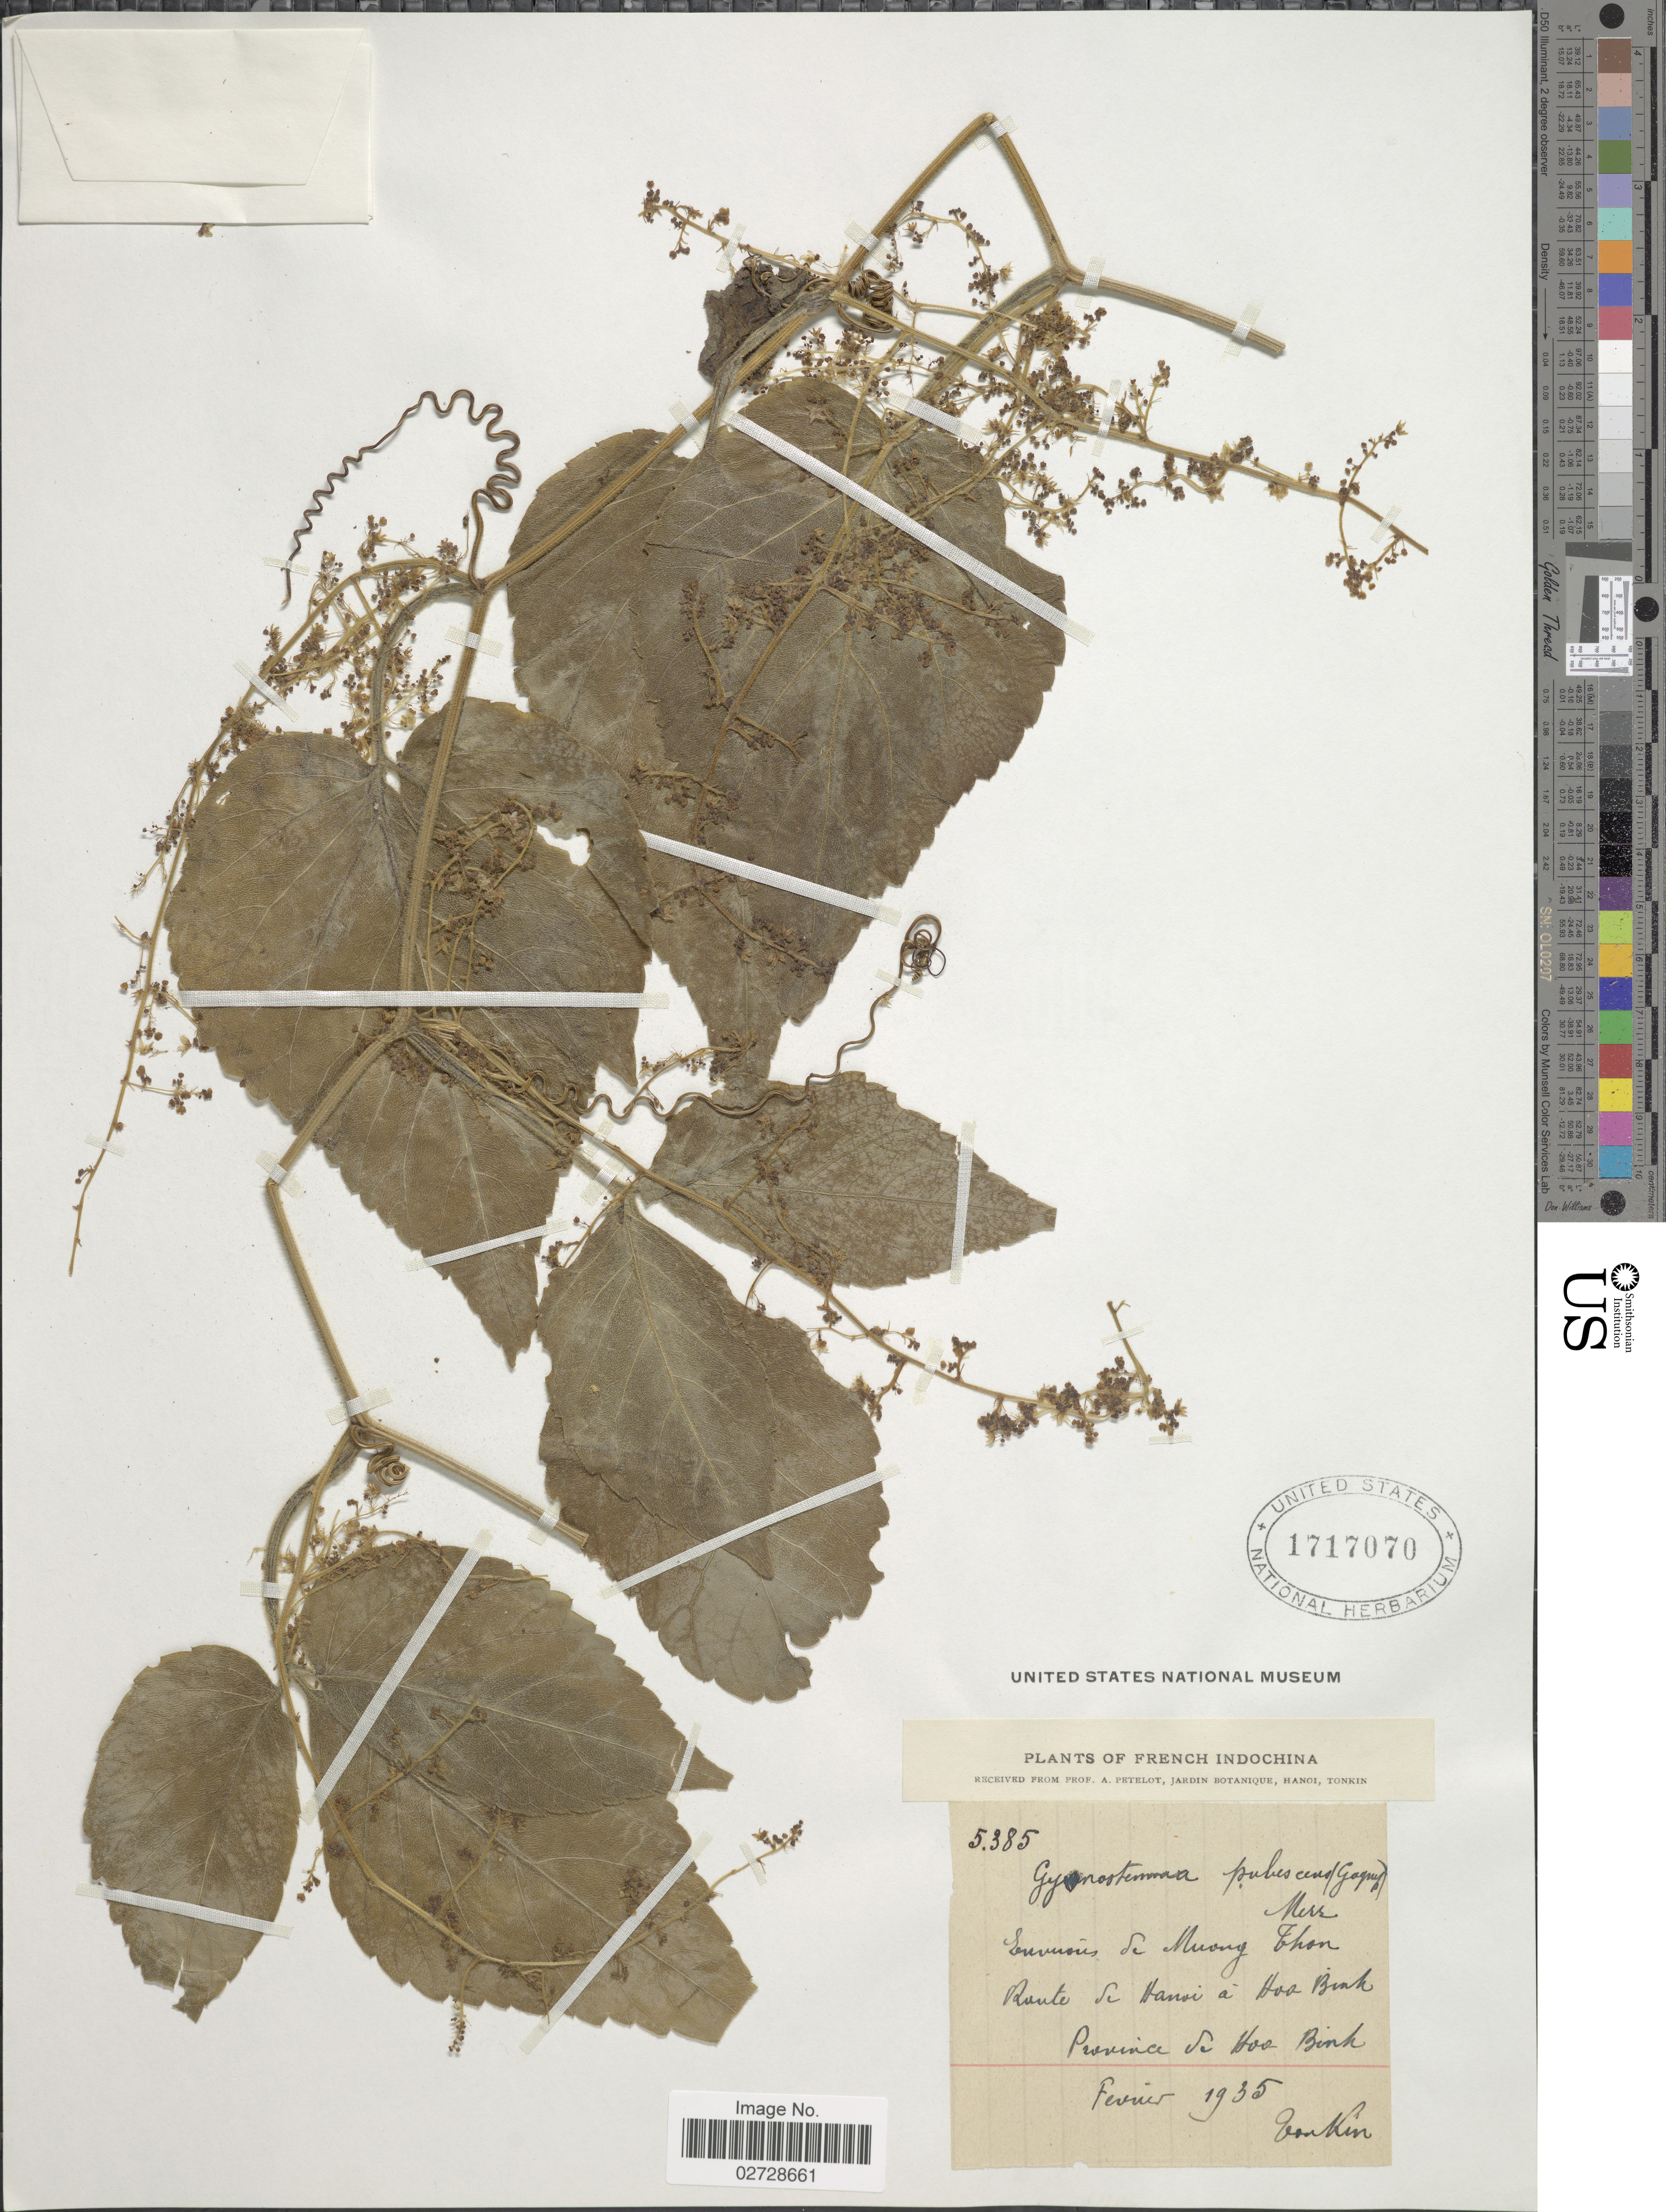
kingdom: Plantae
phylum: Tracheophyta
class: Magnoliopsida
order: Cucurbitales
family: Cucurbitaceae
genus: Gynostemma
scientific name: Gynostemma pentaphyllum f. pubescens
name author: (Gagnep.) W.J. de Wilde & Duyfjes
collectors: Ex herb. Jardin Botanique, Hanoi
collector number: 5385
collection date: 1935-02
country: Vietnam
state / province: Hoa Binh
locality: French Indochina, Environs de Muong Thon, Route de Hanoi a Hoa Binh. Tonkin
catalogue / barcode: US 1717070